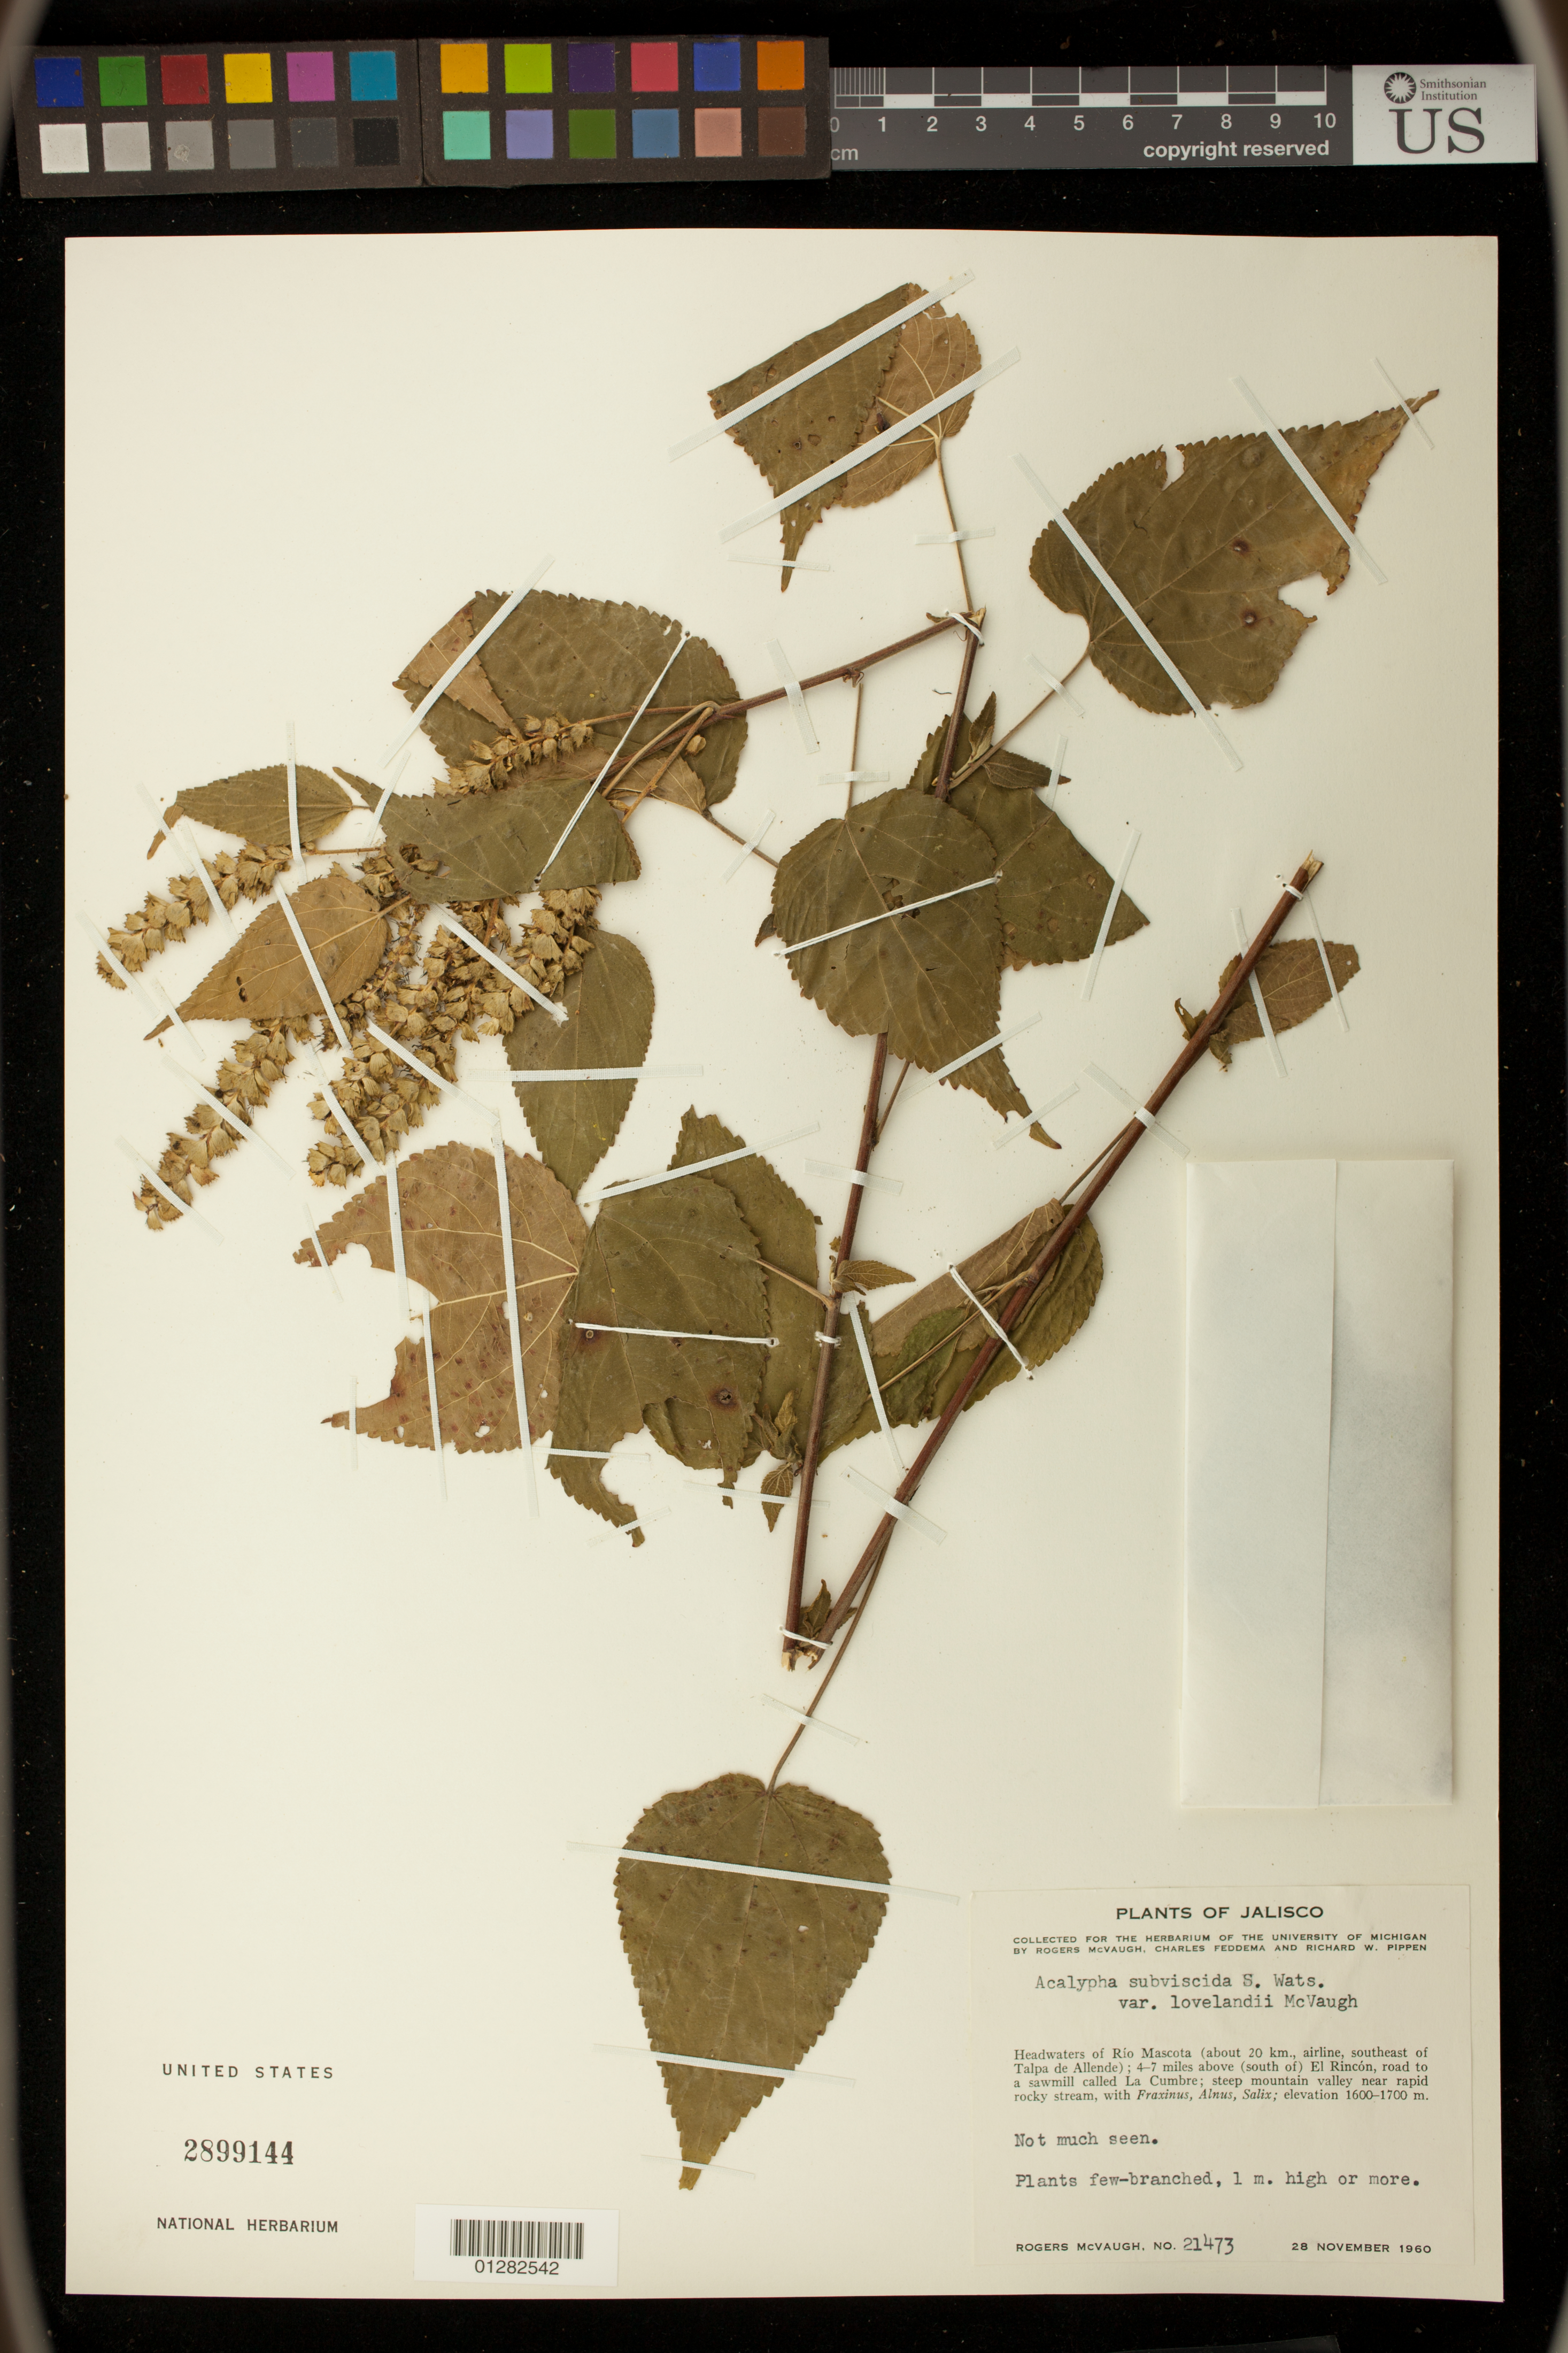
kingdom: Plantae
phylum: Tracheophyta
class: Magnoliopsida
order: Malpighiales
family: Euphorbiaceae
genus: Acalypha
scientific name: Acalypha subviscida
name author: S. Watson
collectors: Bro. G. Arsène & Bro. Agniel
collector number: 21473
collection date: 1960-11-28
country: Mexico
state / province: Jalisco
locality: Headwaters of Rio Mascota (about 20 km., airline, southeast of Talpa de Allende); 4-7 miles above (south of) El Rincon, road to a sawmill called La Cumbre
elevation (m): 1600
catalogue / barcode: US 2899144